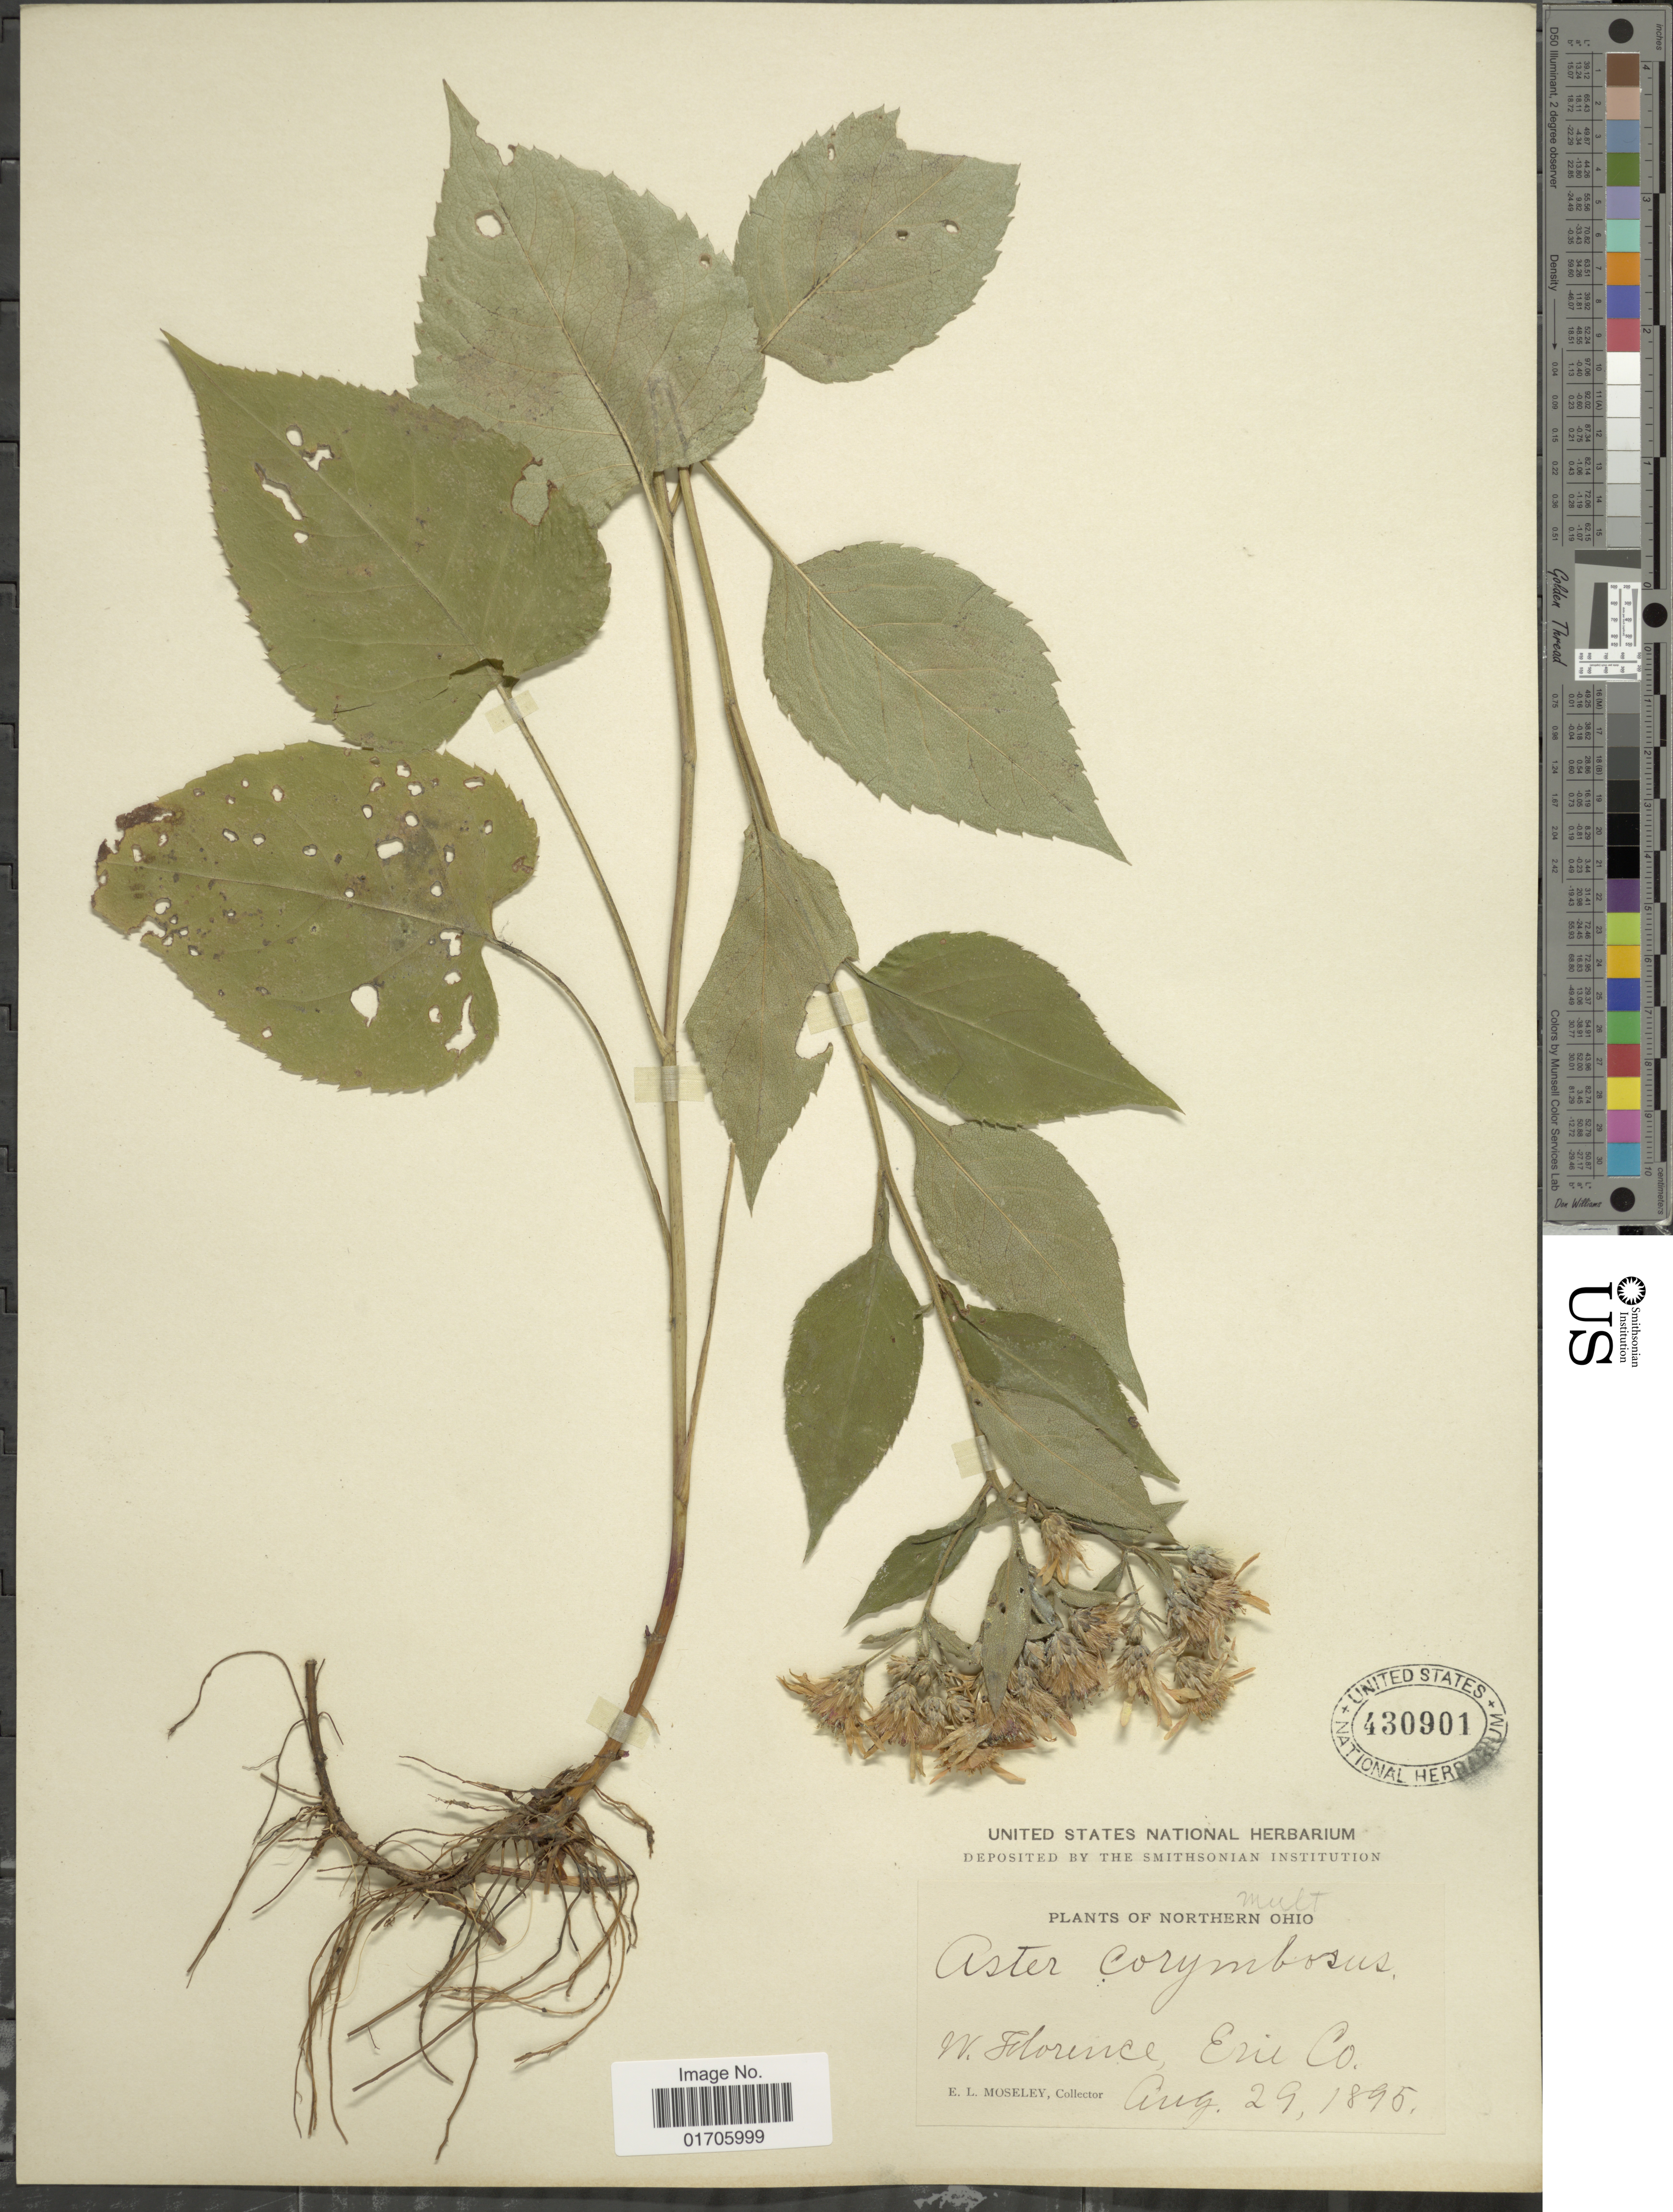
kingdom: Plantae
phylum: Tracheophyta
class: Magnoliopsida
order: Asterales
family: Asteraceae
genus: Eurybia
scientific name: Eurybia sp.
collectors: E. Moseley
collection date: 1895-08-29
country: United States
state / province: Ohio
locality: Northern Ohio. W. Florence, Erie Co.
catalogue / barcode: US 430901